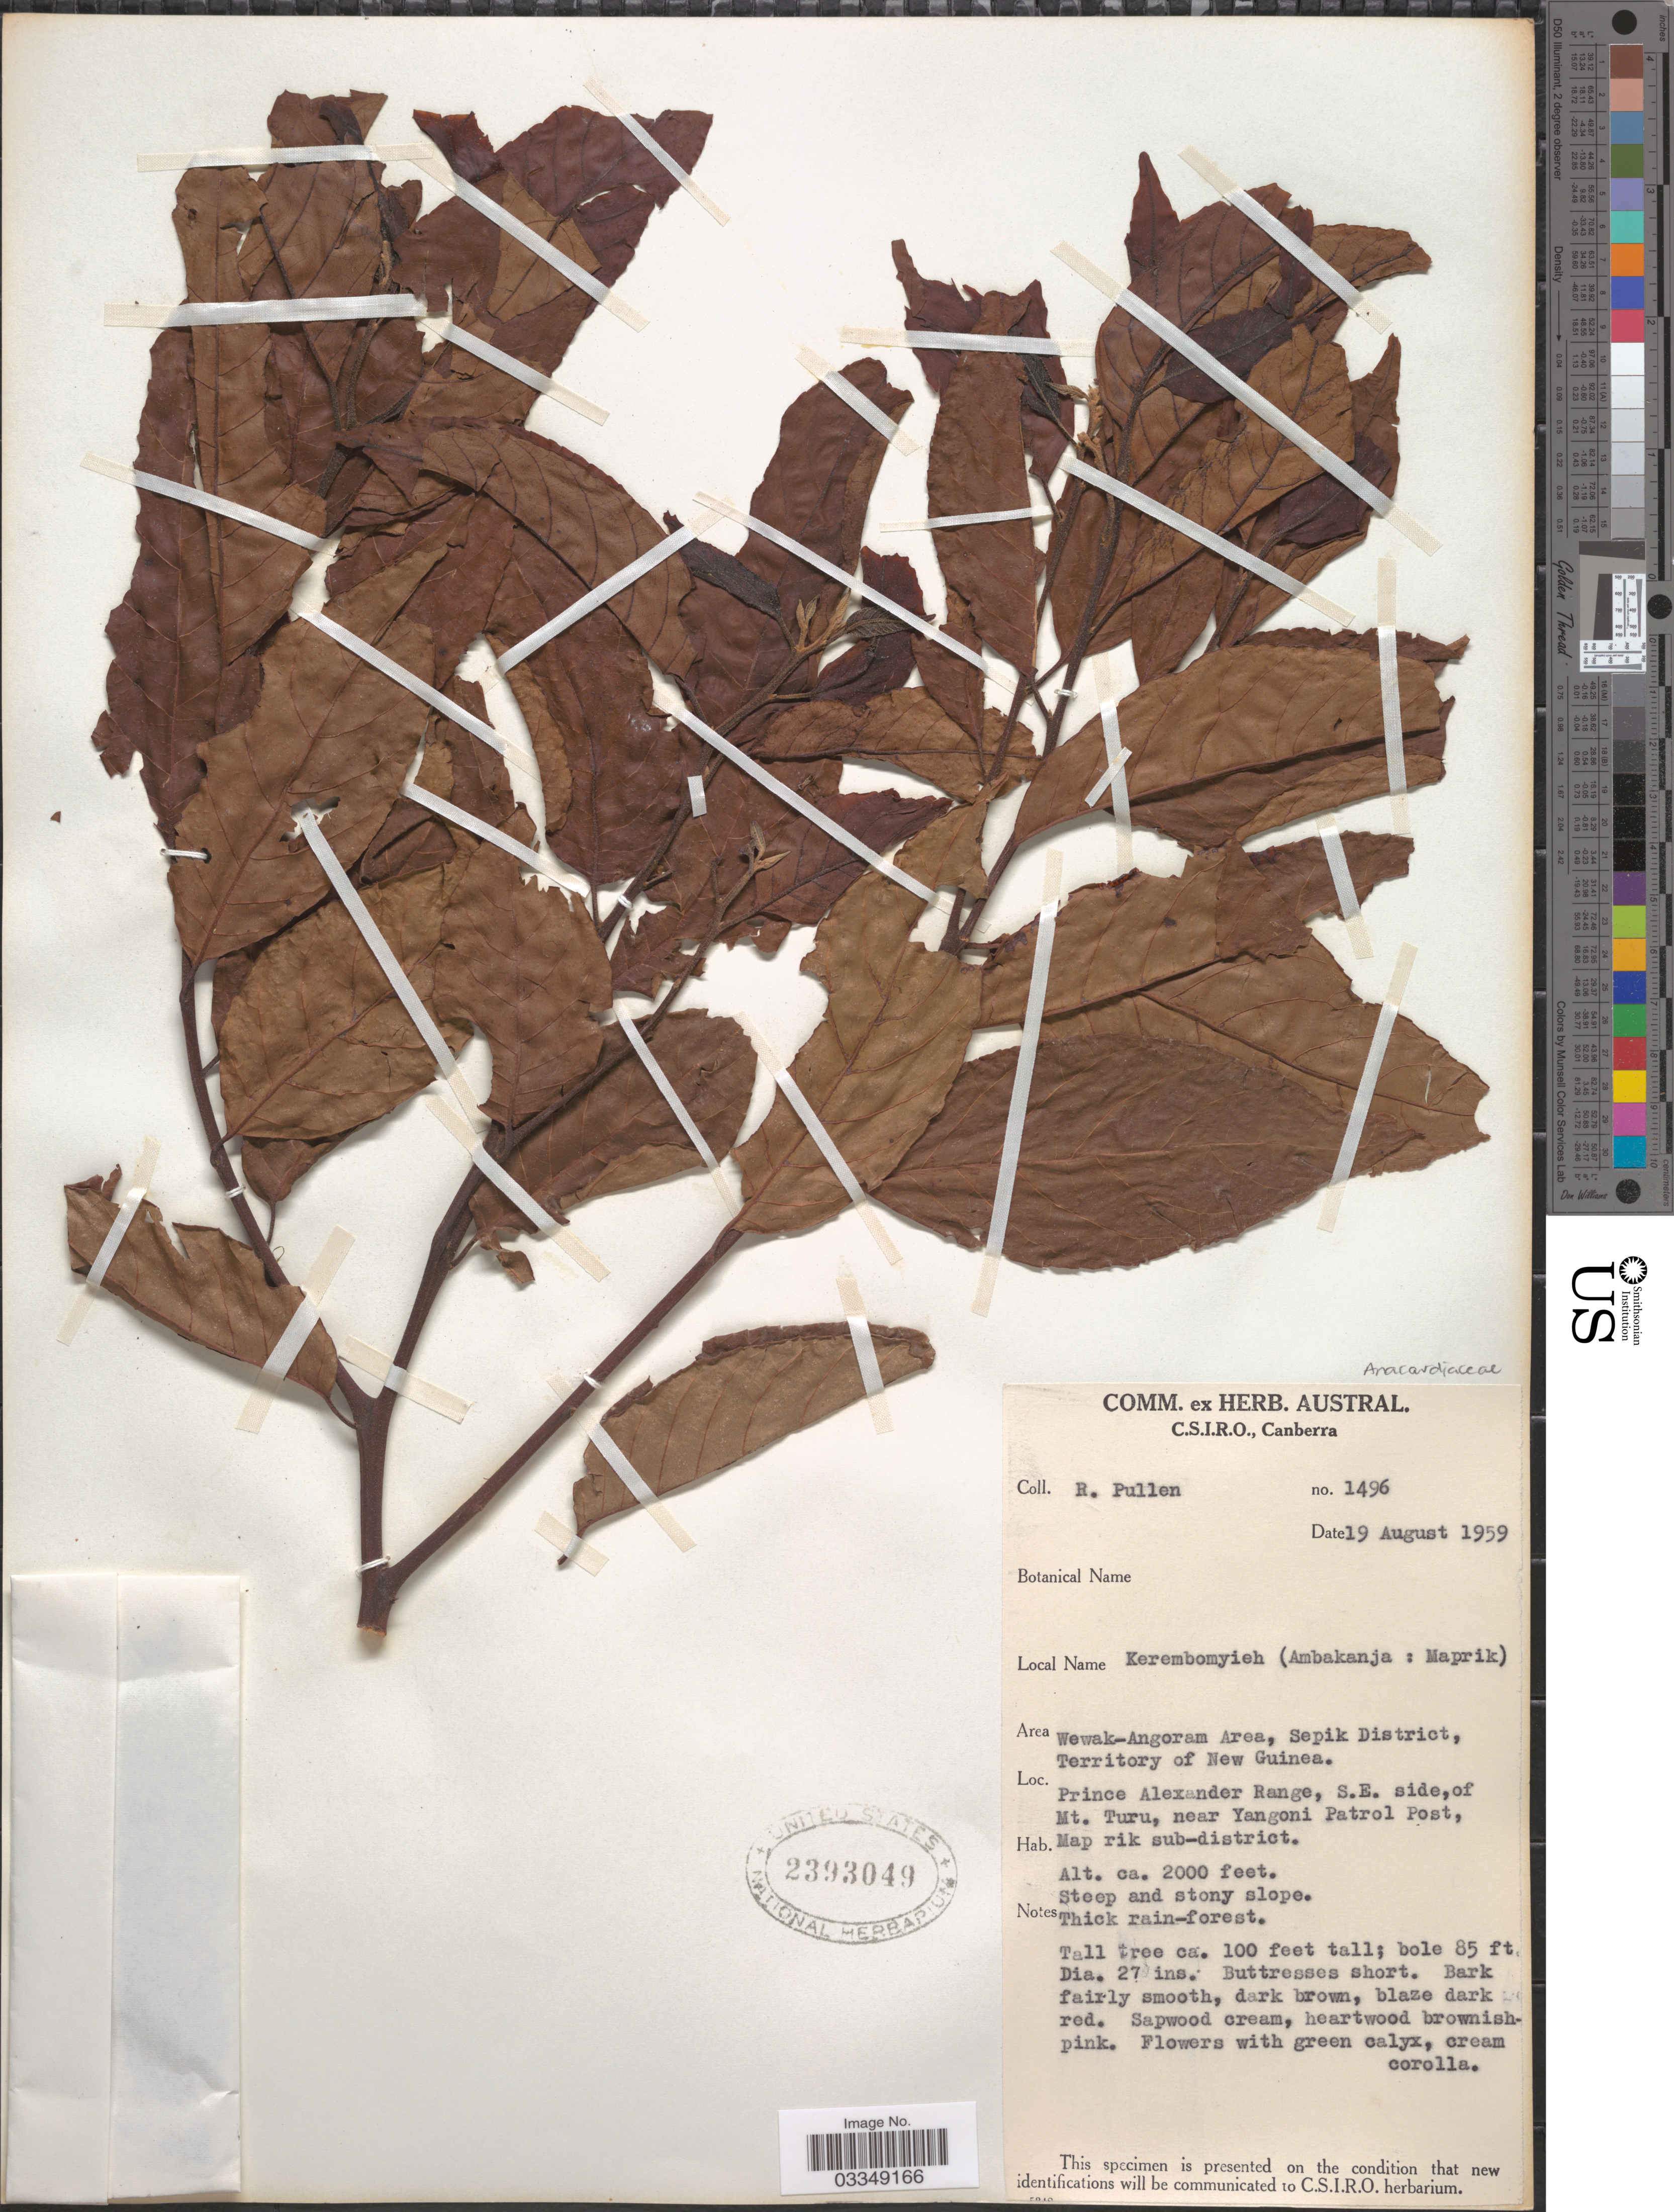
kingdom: Plantae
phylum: Tracheophyta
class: Magnoliopsida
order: Ericales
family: Styracaceae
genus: Bruinsmia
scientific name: Bruinsmia styracoides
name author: Boerl. & Koord.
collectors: R. Pullen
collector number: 1496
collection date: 1959-08-19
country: Papua New Guinea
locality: Area Wewak-Angoram Area, Sepik District, Territory of New Guinea. Prince Alexander Range, S.E. side, of Mt. Turu, near Yangoni Patrol Post, Map rik sub-district.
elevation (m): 610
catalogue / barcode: US 2393049